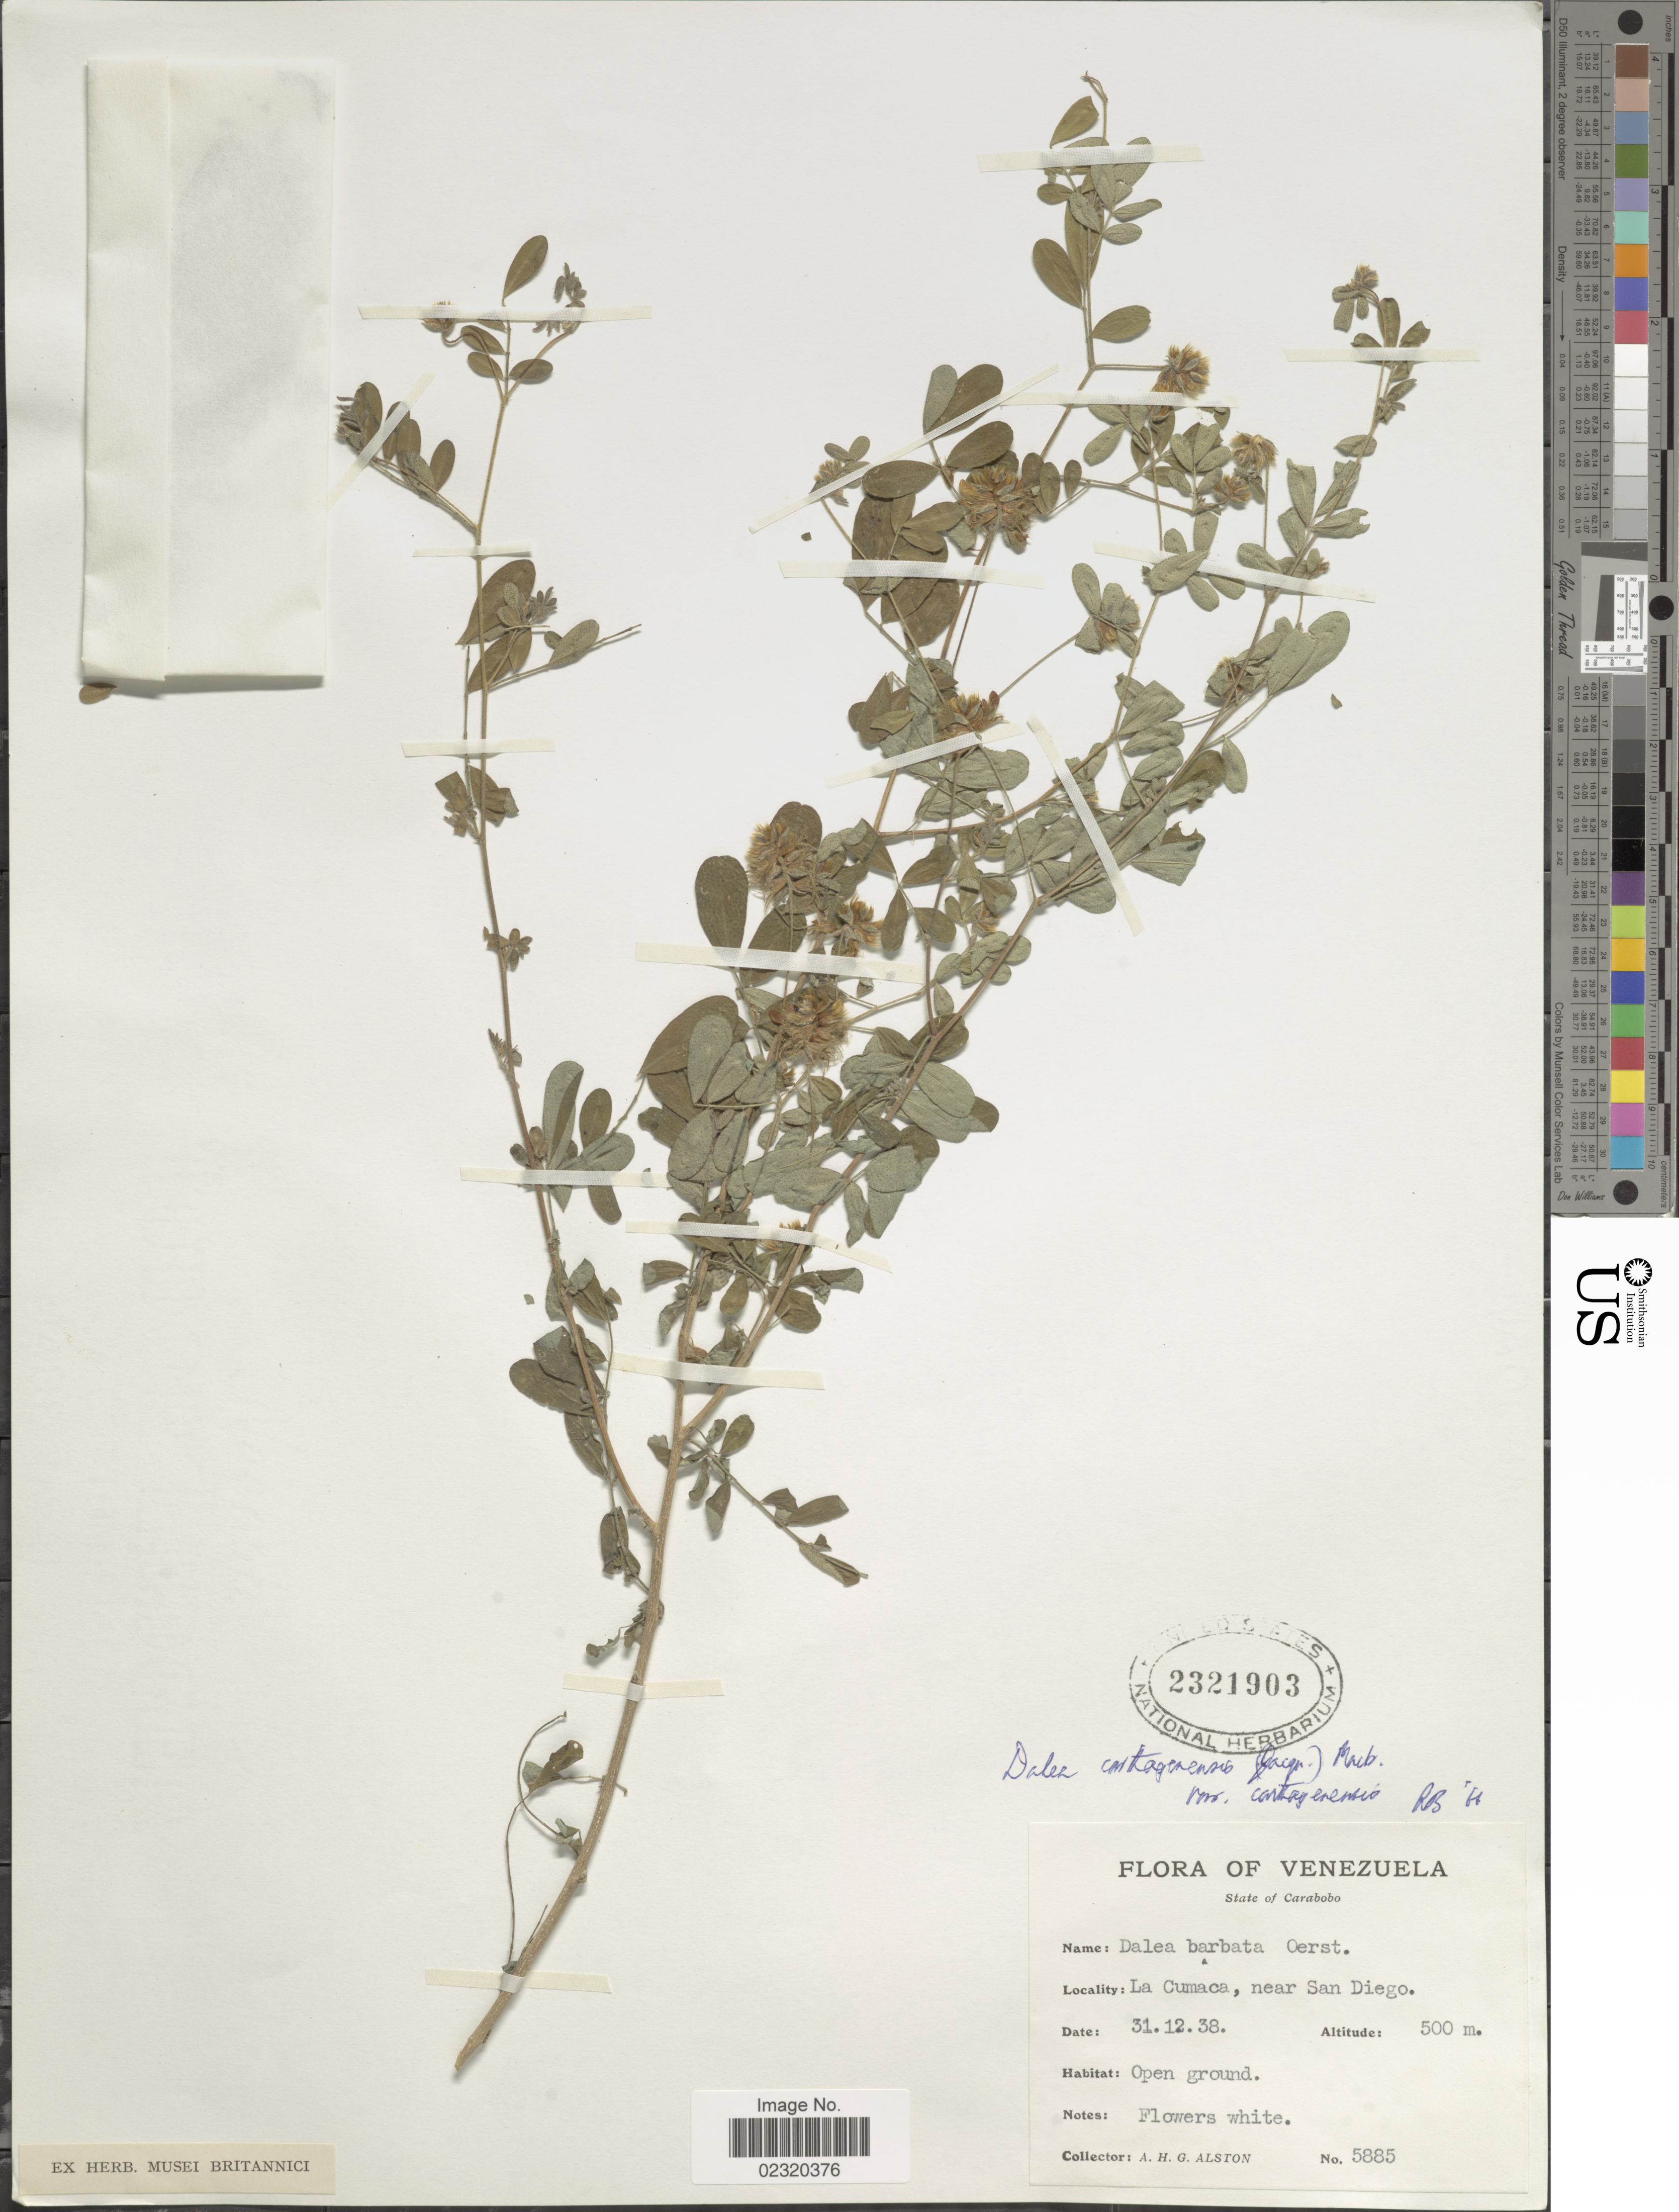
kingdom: Plantae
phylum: Tracheophyta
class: Magnoliopsida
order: Fabales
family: Fabaceae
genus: Dalea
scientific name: Dalea carthagenensis var. carthagenensis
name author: (Jacq.) J.F. Macbr.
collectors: A. H. Alston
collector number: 5885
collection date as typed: Transcribed d/m/y: 31/12/38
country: Venezuela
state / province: Carabobo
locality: La Cumaca, near San Diego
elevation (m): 500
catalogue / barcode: US 2321903